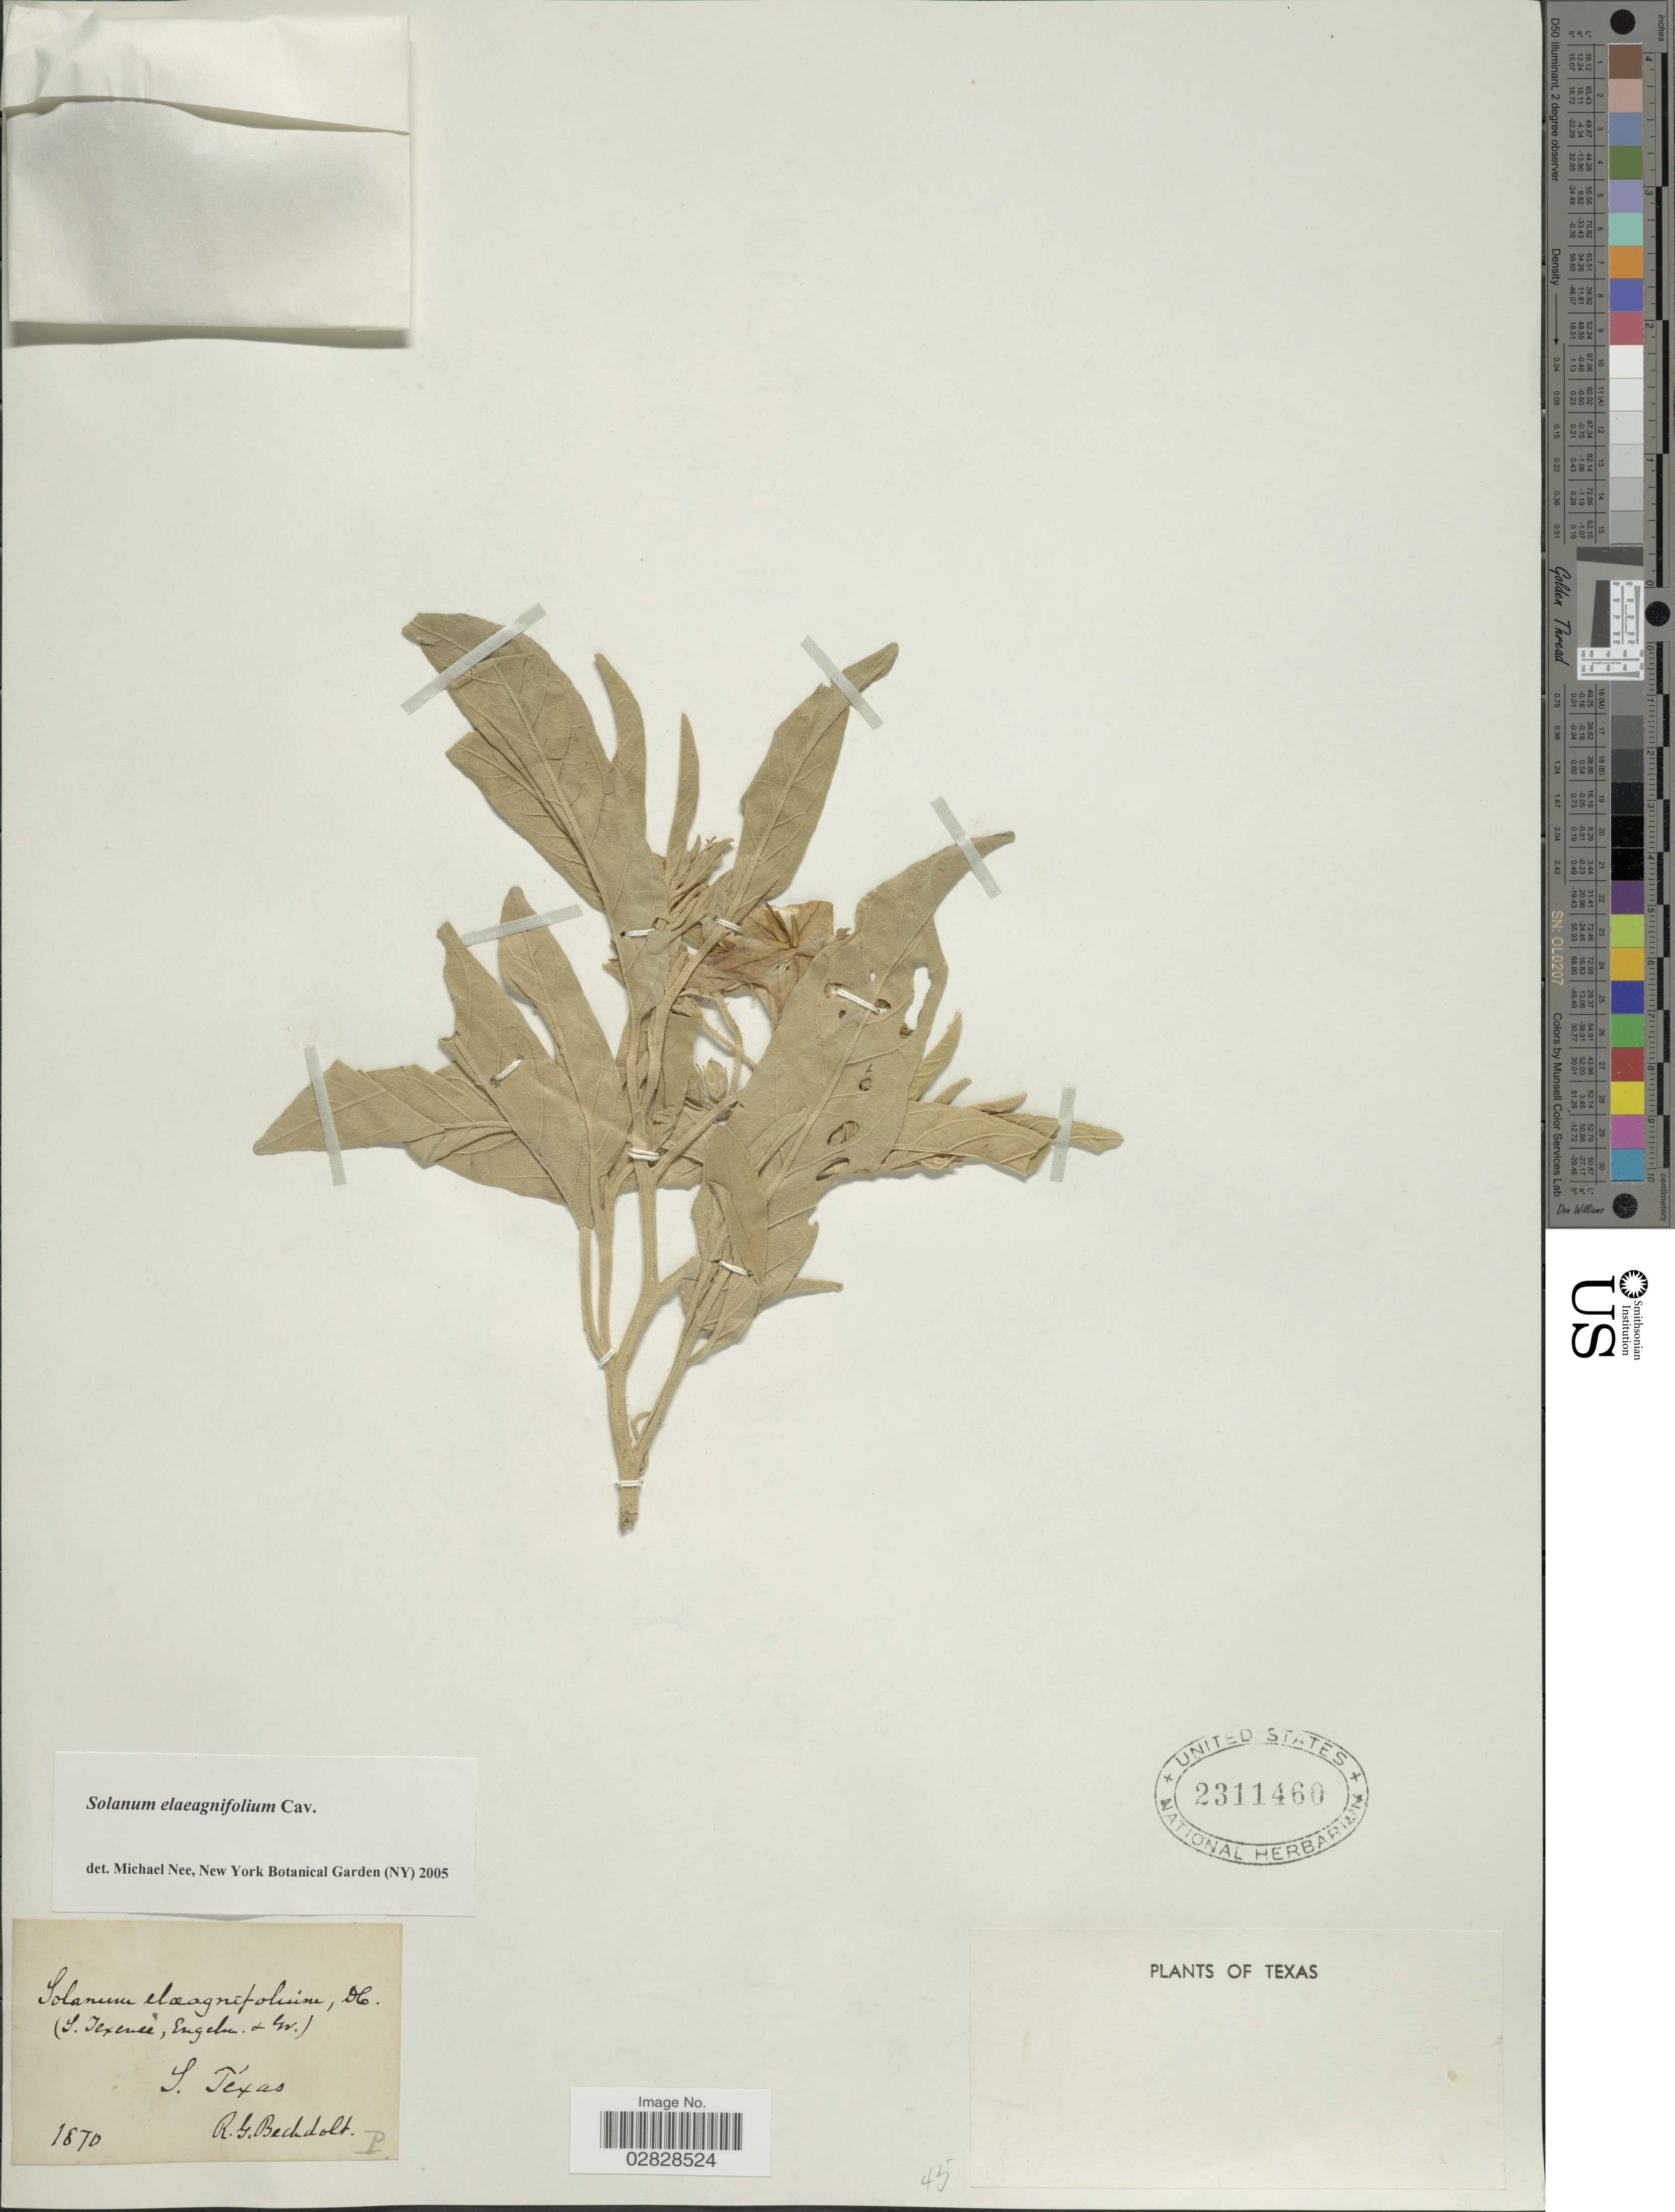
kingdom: Plantae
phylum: Tracheophyta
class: Magnoliopsida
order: Solanales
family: Solanaceae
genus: Solanum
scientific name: Solanum elaeagnifolium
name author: Cav.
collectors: R. Beckdolt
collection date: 1870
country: United States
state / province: Texas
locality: S. Texas.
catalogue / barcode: US 2311460